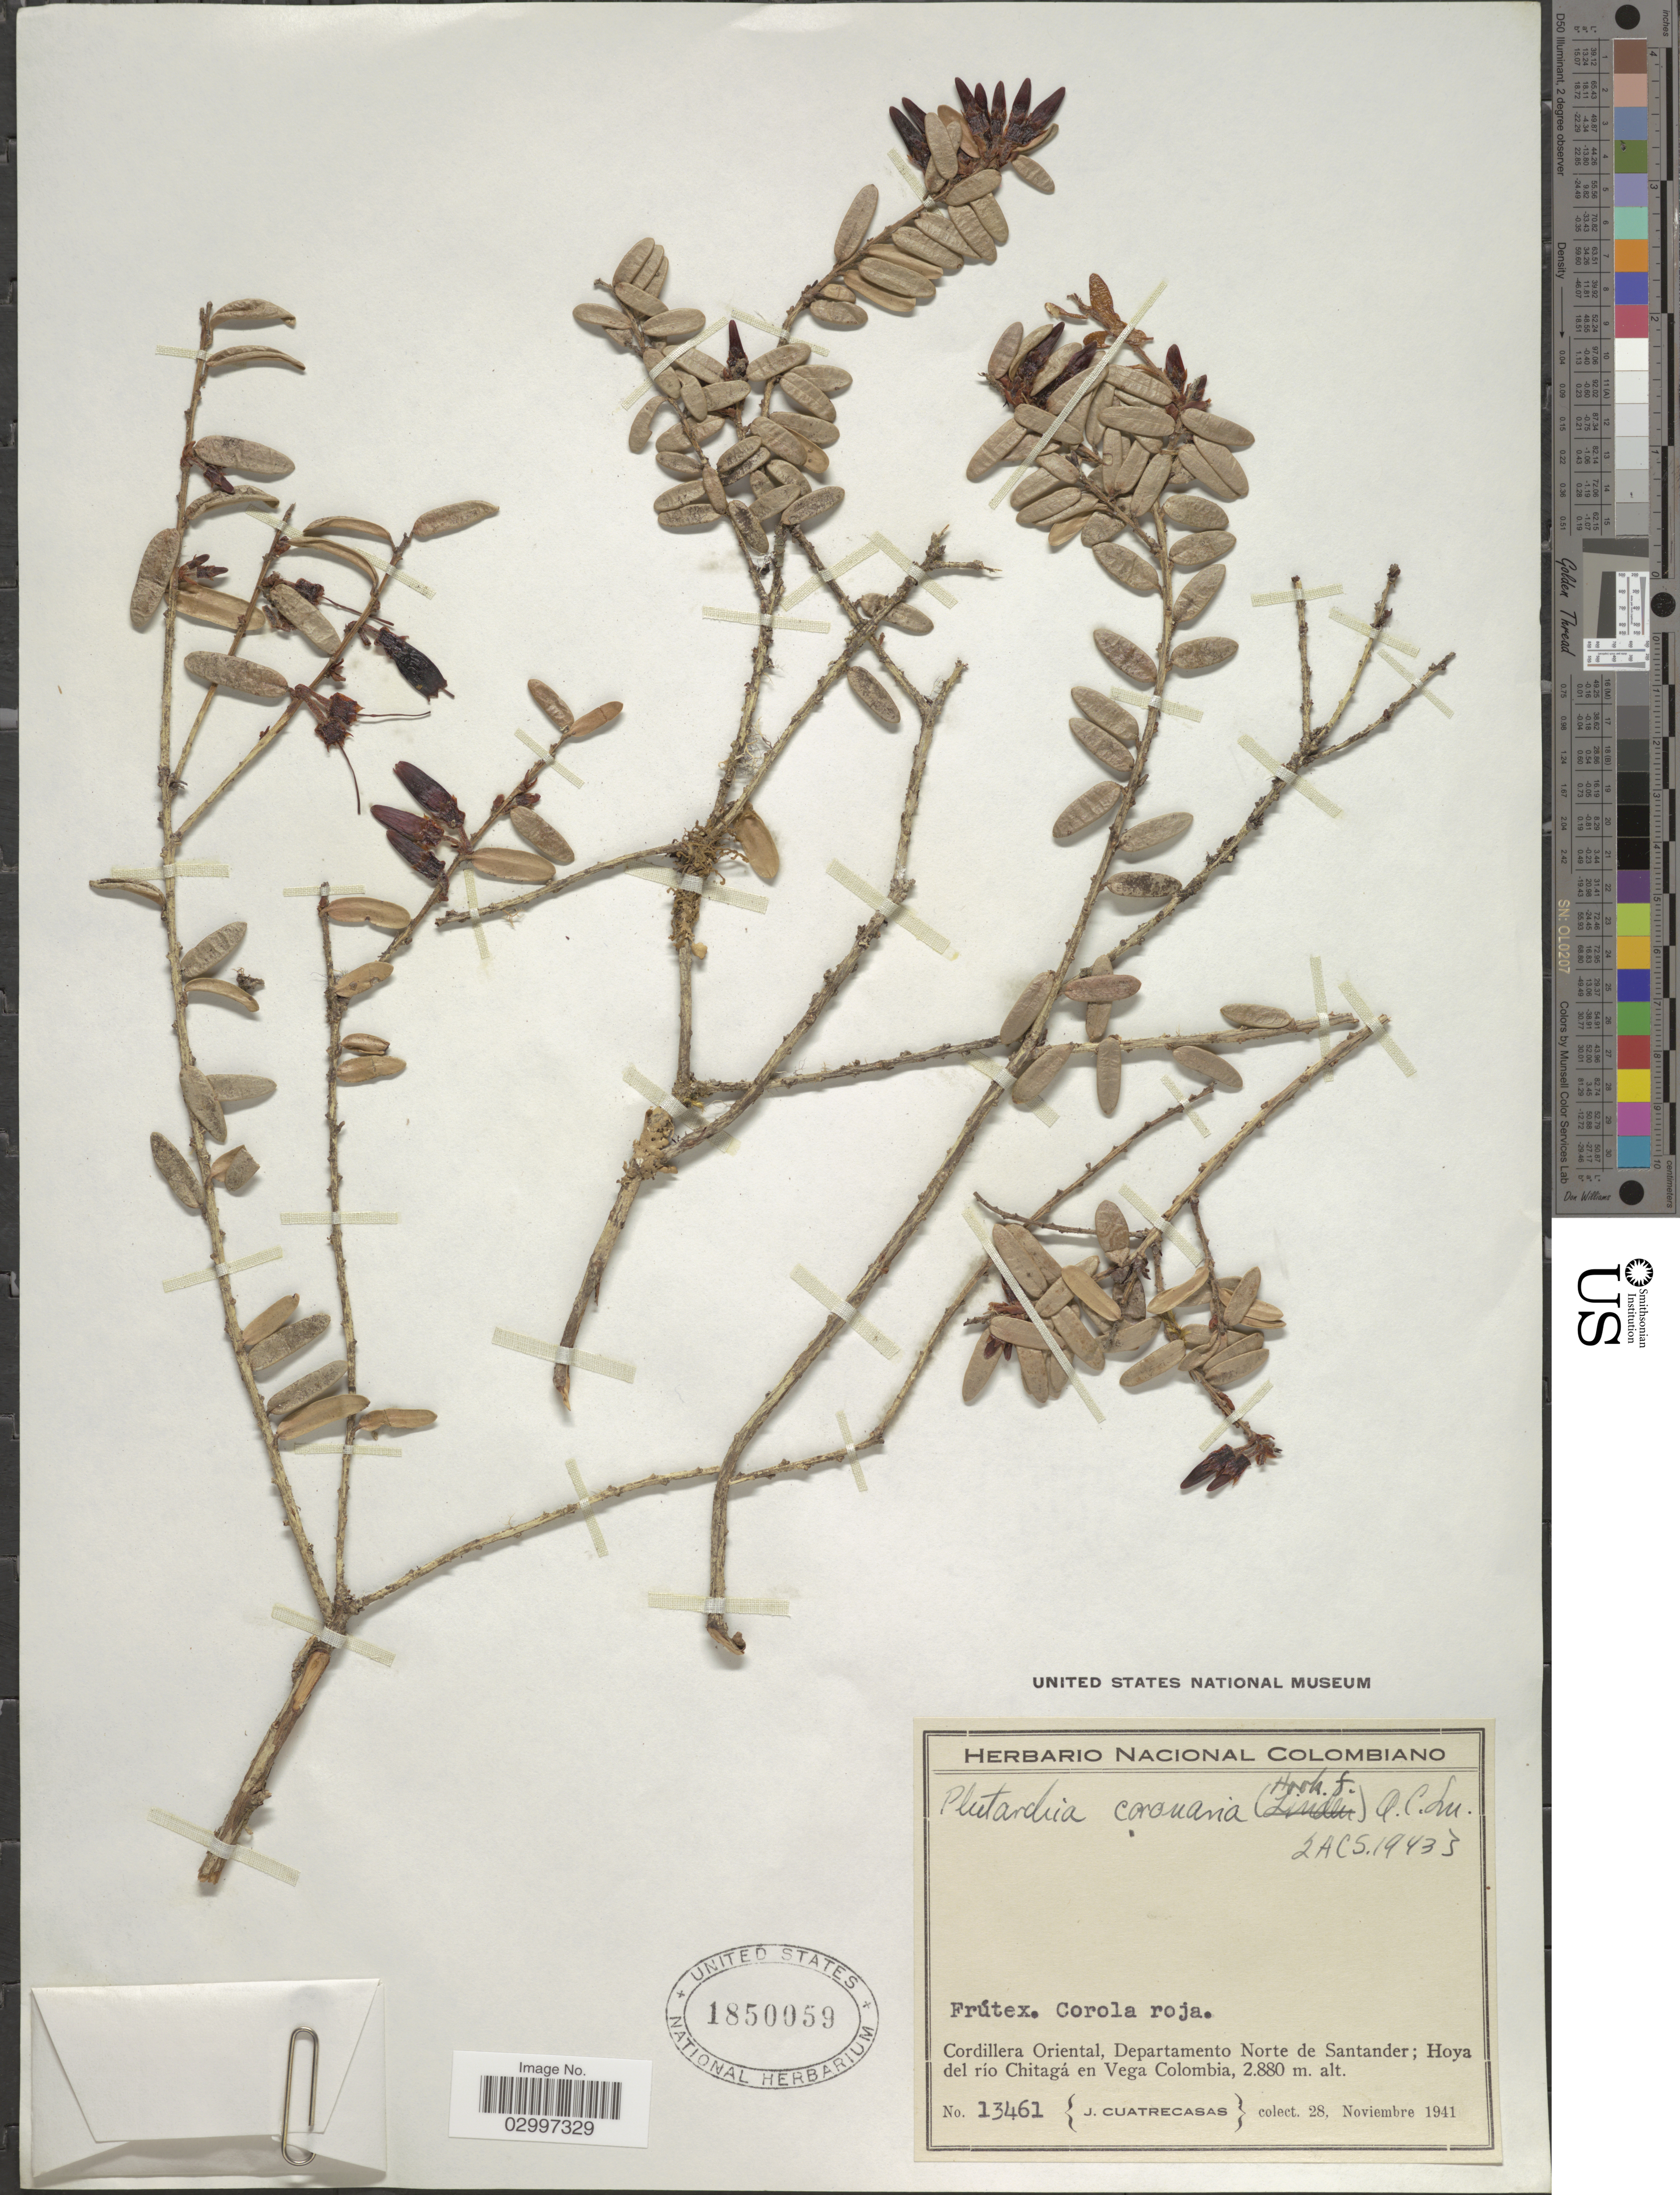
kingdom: Plantae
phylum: Tracheophyta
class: Magnoliopsida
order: Ericales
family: Ericaceae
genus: Plutarchia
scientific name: Plutarchia coronaria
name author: (Linden) A.C. Sm.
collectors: J. Cuatrecasas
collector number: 13461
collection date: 1941-11-28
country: Colombia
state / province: Norte de Santander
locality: Cordillera Oriental, Departamento Norte de Santander, Hoya del río Chitagá en Vega Colombia.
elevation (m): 2880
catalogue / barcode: US 1850059